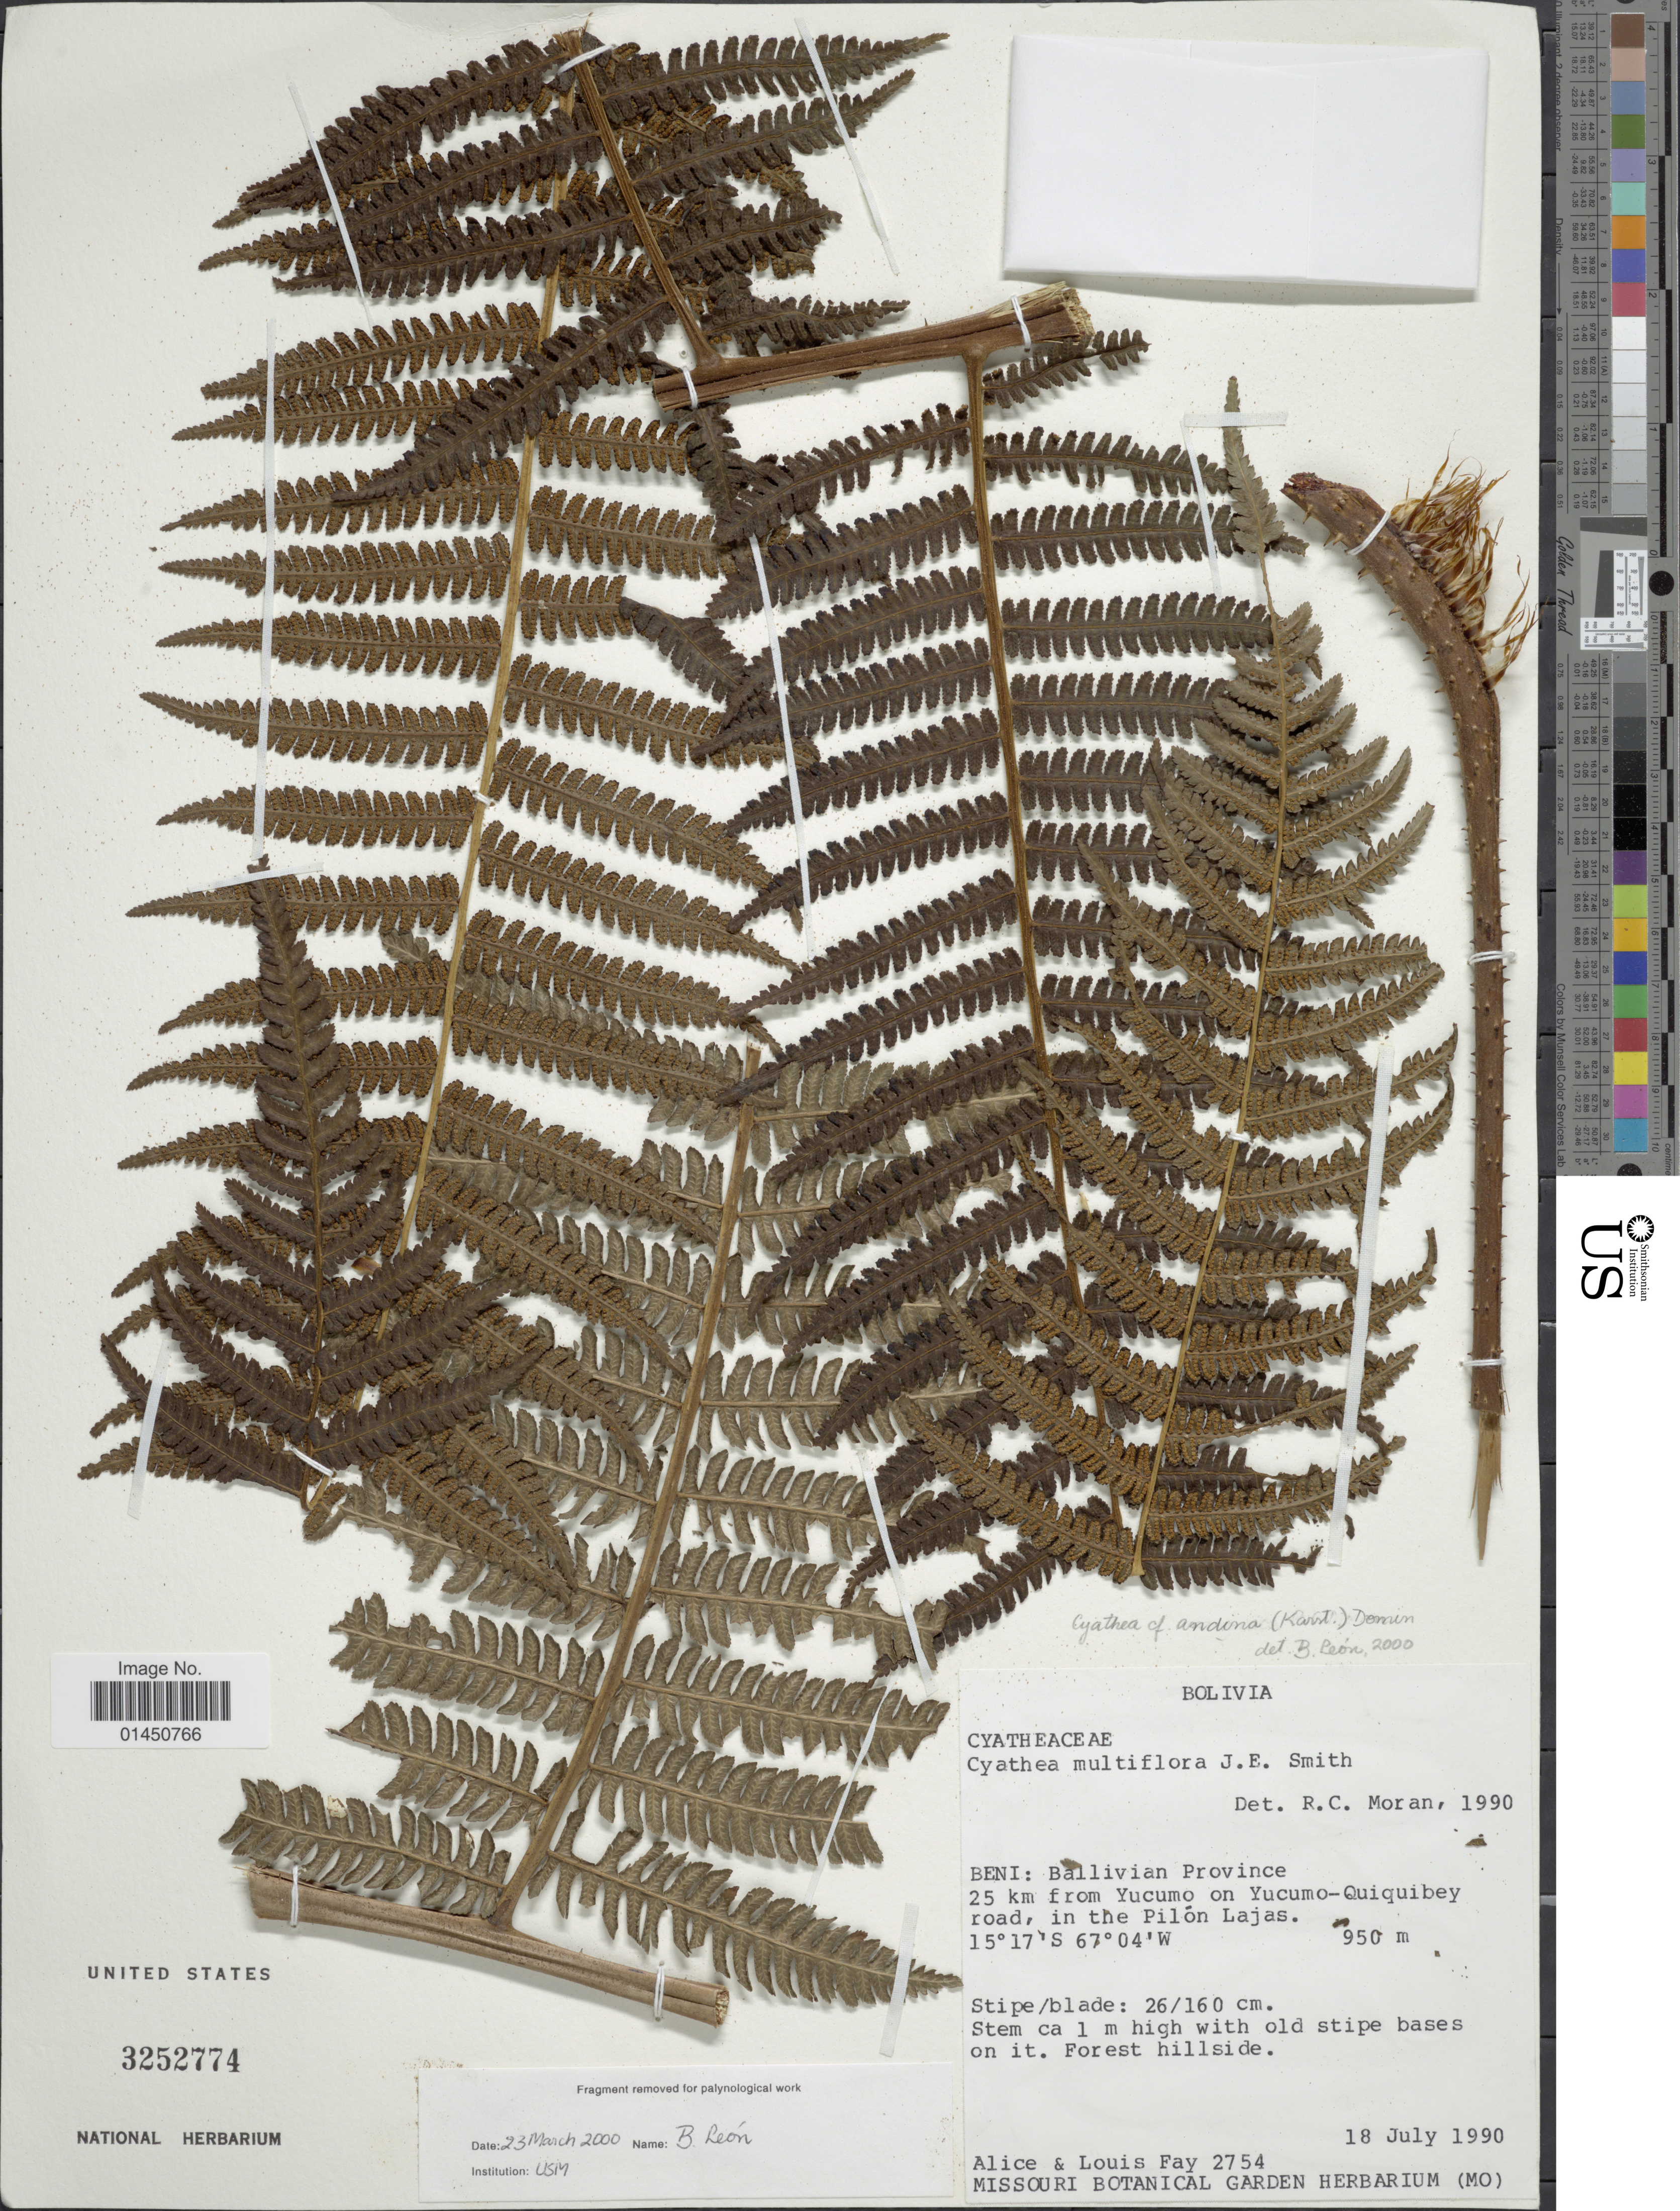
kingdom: Plantae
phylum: Tracheophyta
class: Polypodiopsida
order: Cyatheales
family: Cyatheaceae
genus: Cyathea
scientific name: Cyathea andina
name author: Domin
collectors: A. Fay & L. Fay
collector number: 2754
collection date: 1990-07-18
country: Bolivia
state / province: Beni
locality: Ballivian Province, 25 km from Yucumo on Yucumo-Quiquibey road, in the Pilon Lajas.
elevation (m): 950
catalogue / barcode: US 3252774